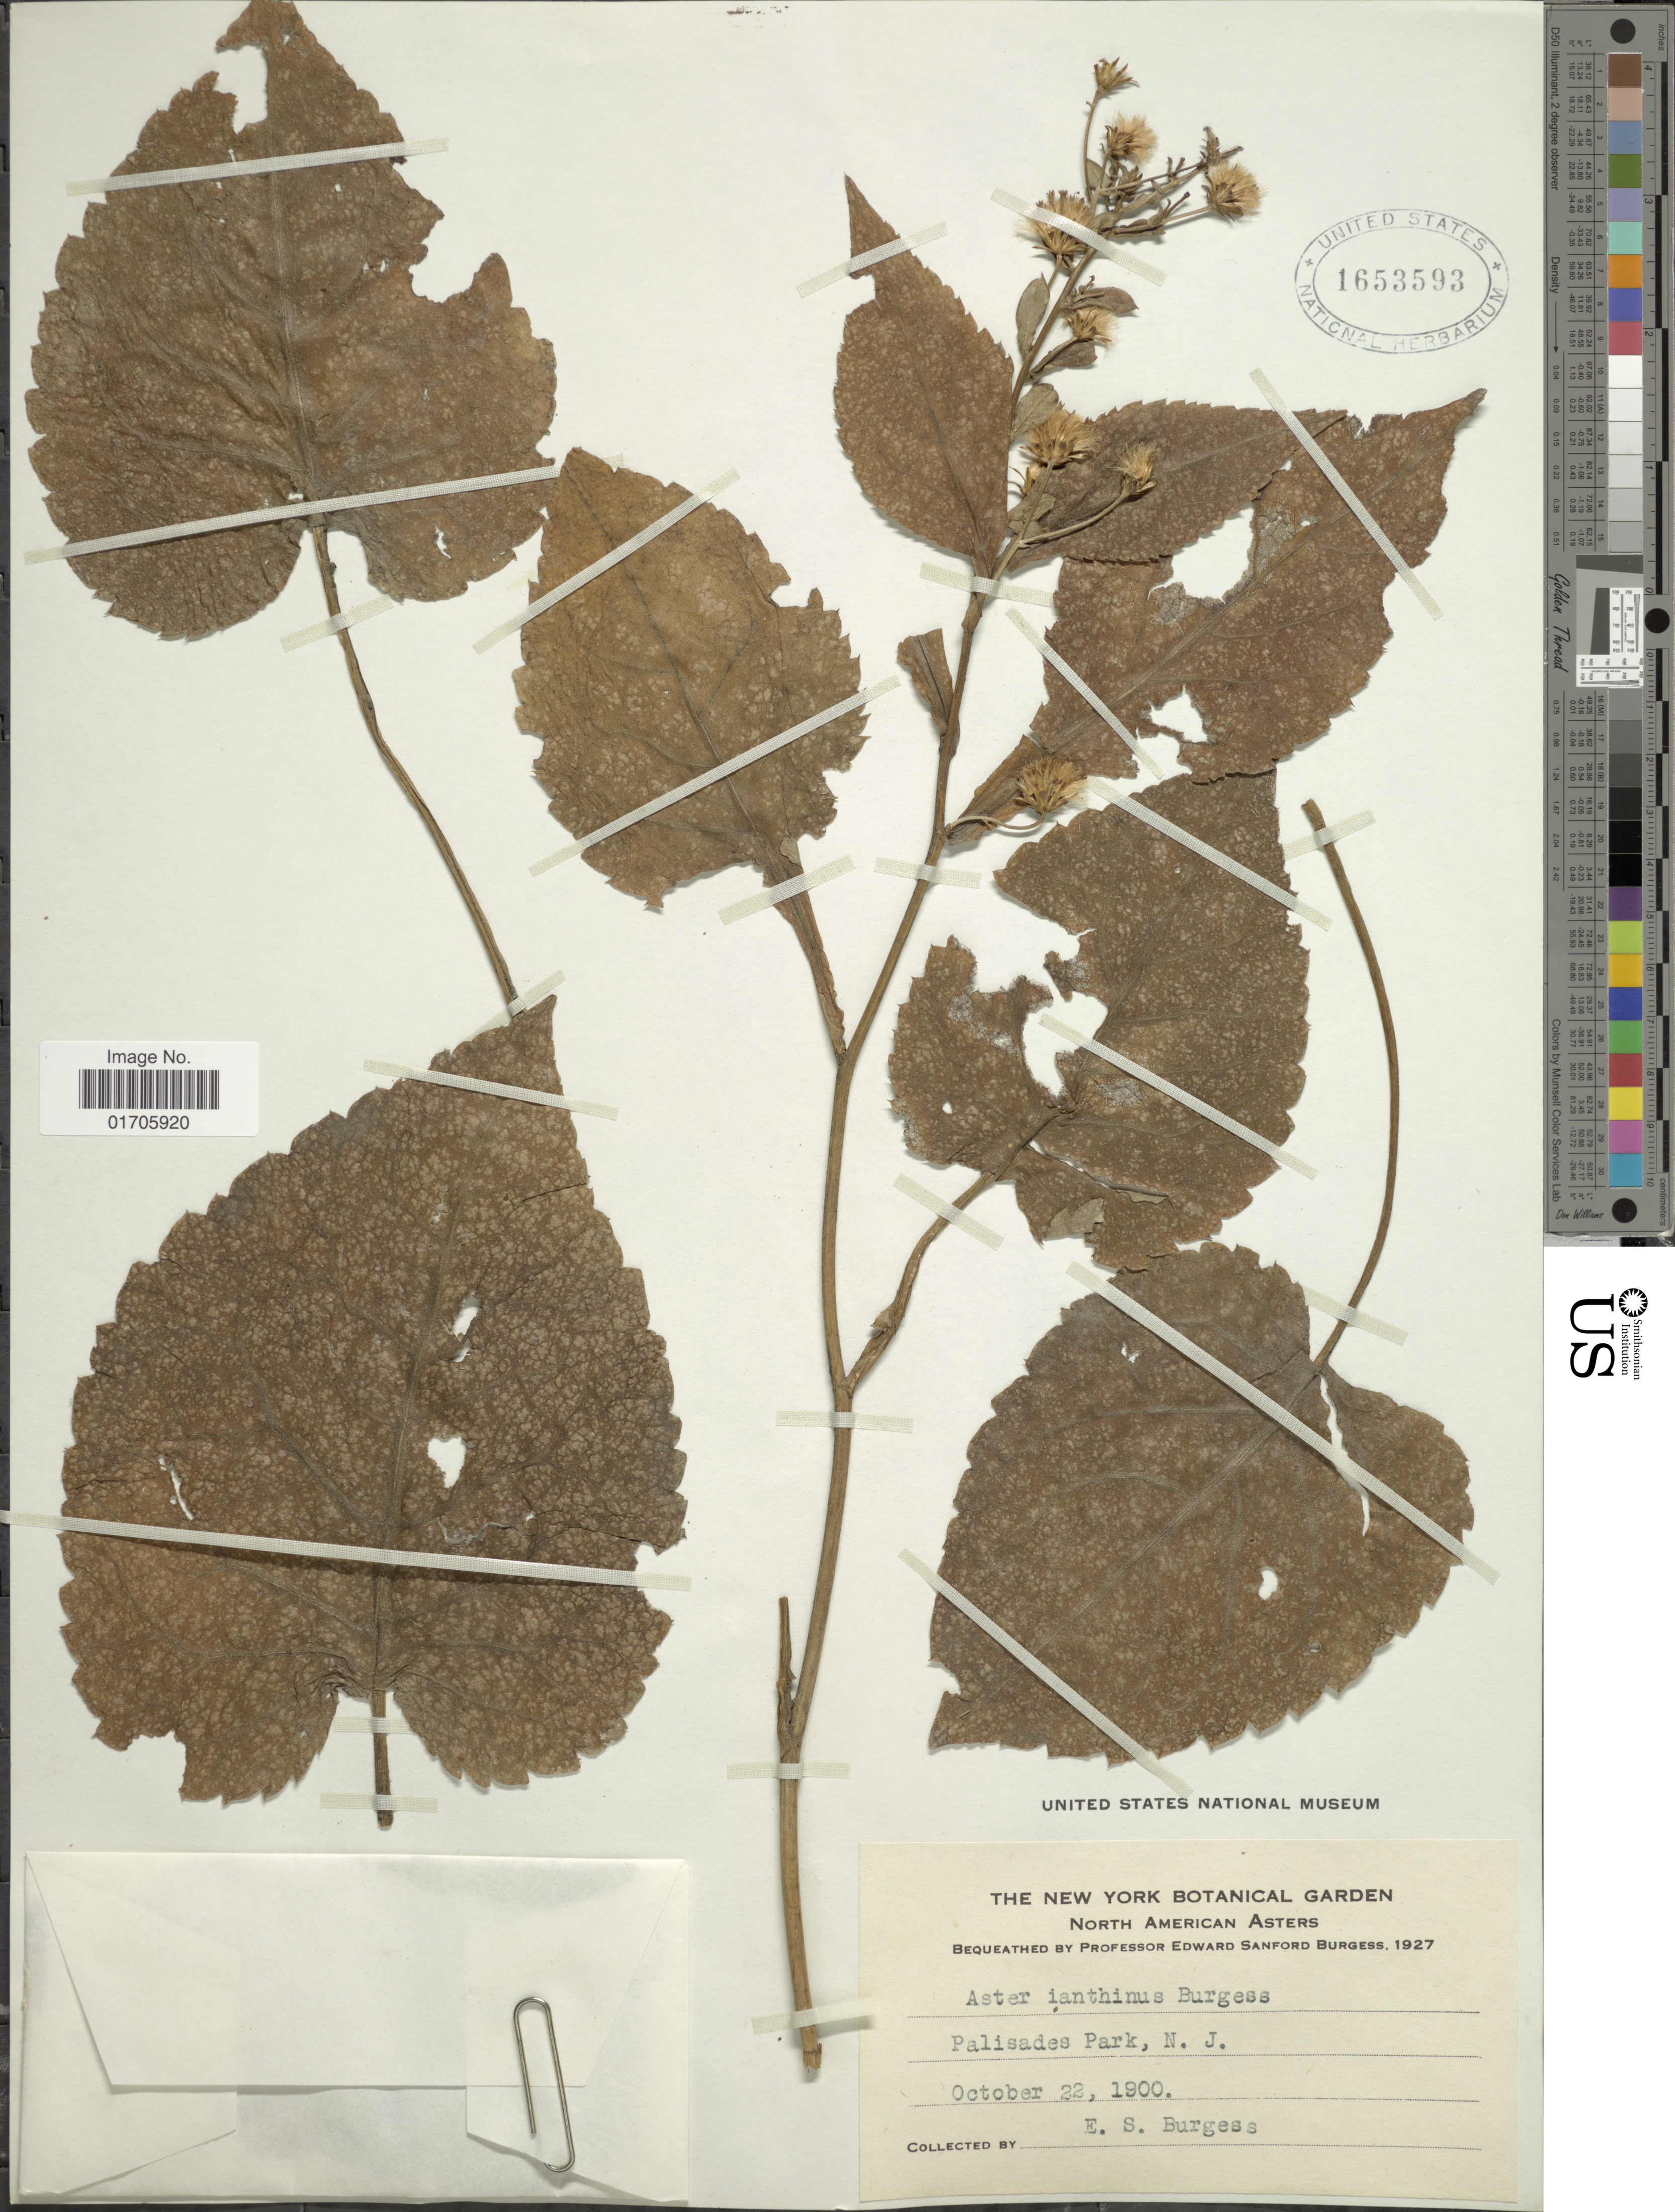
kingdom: Plantae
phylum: Tracheophyta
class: Magnoliopsida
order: Asterales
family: Asteraceae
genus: Eurybia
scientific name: Eurybia macrophylla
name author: (L.) Cass.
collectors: E. Burgess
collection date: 1900-10-22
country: United States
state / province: New Jersey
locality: Palisades Park, N.J.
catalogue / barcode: US 1653593